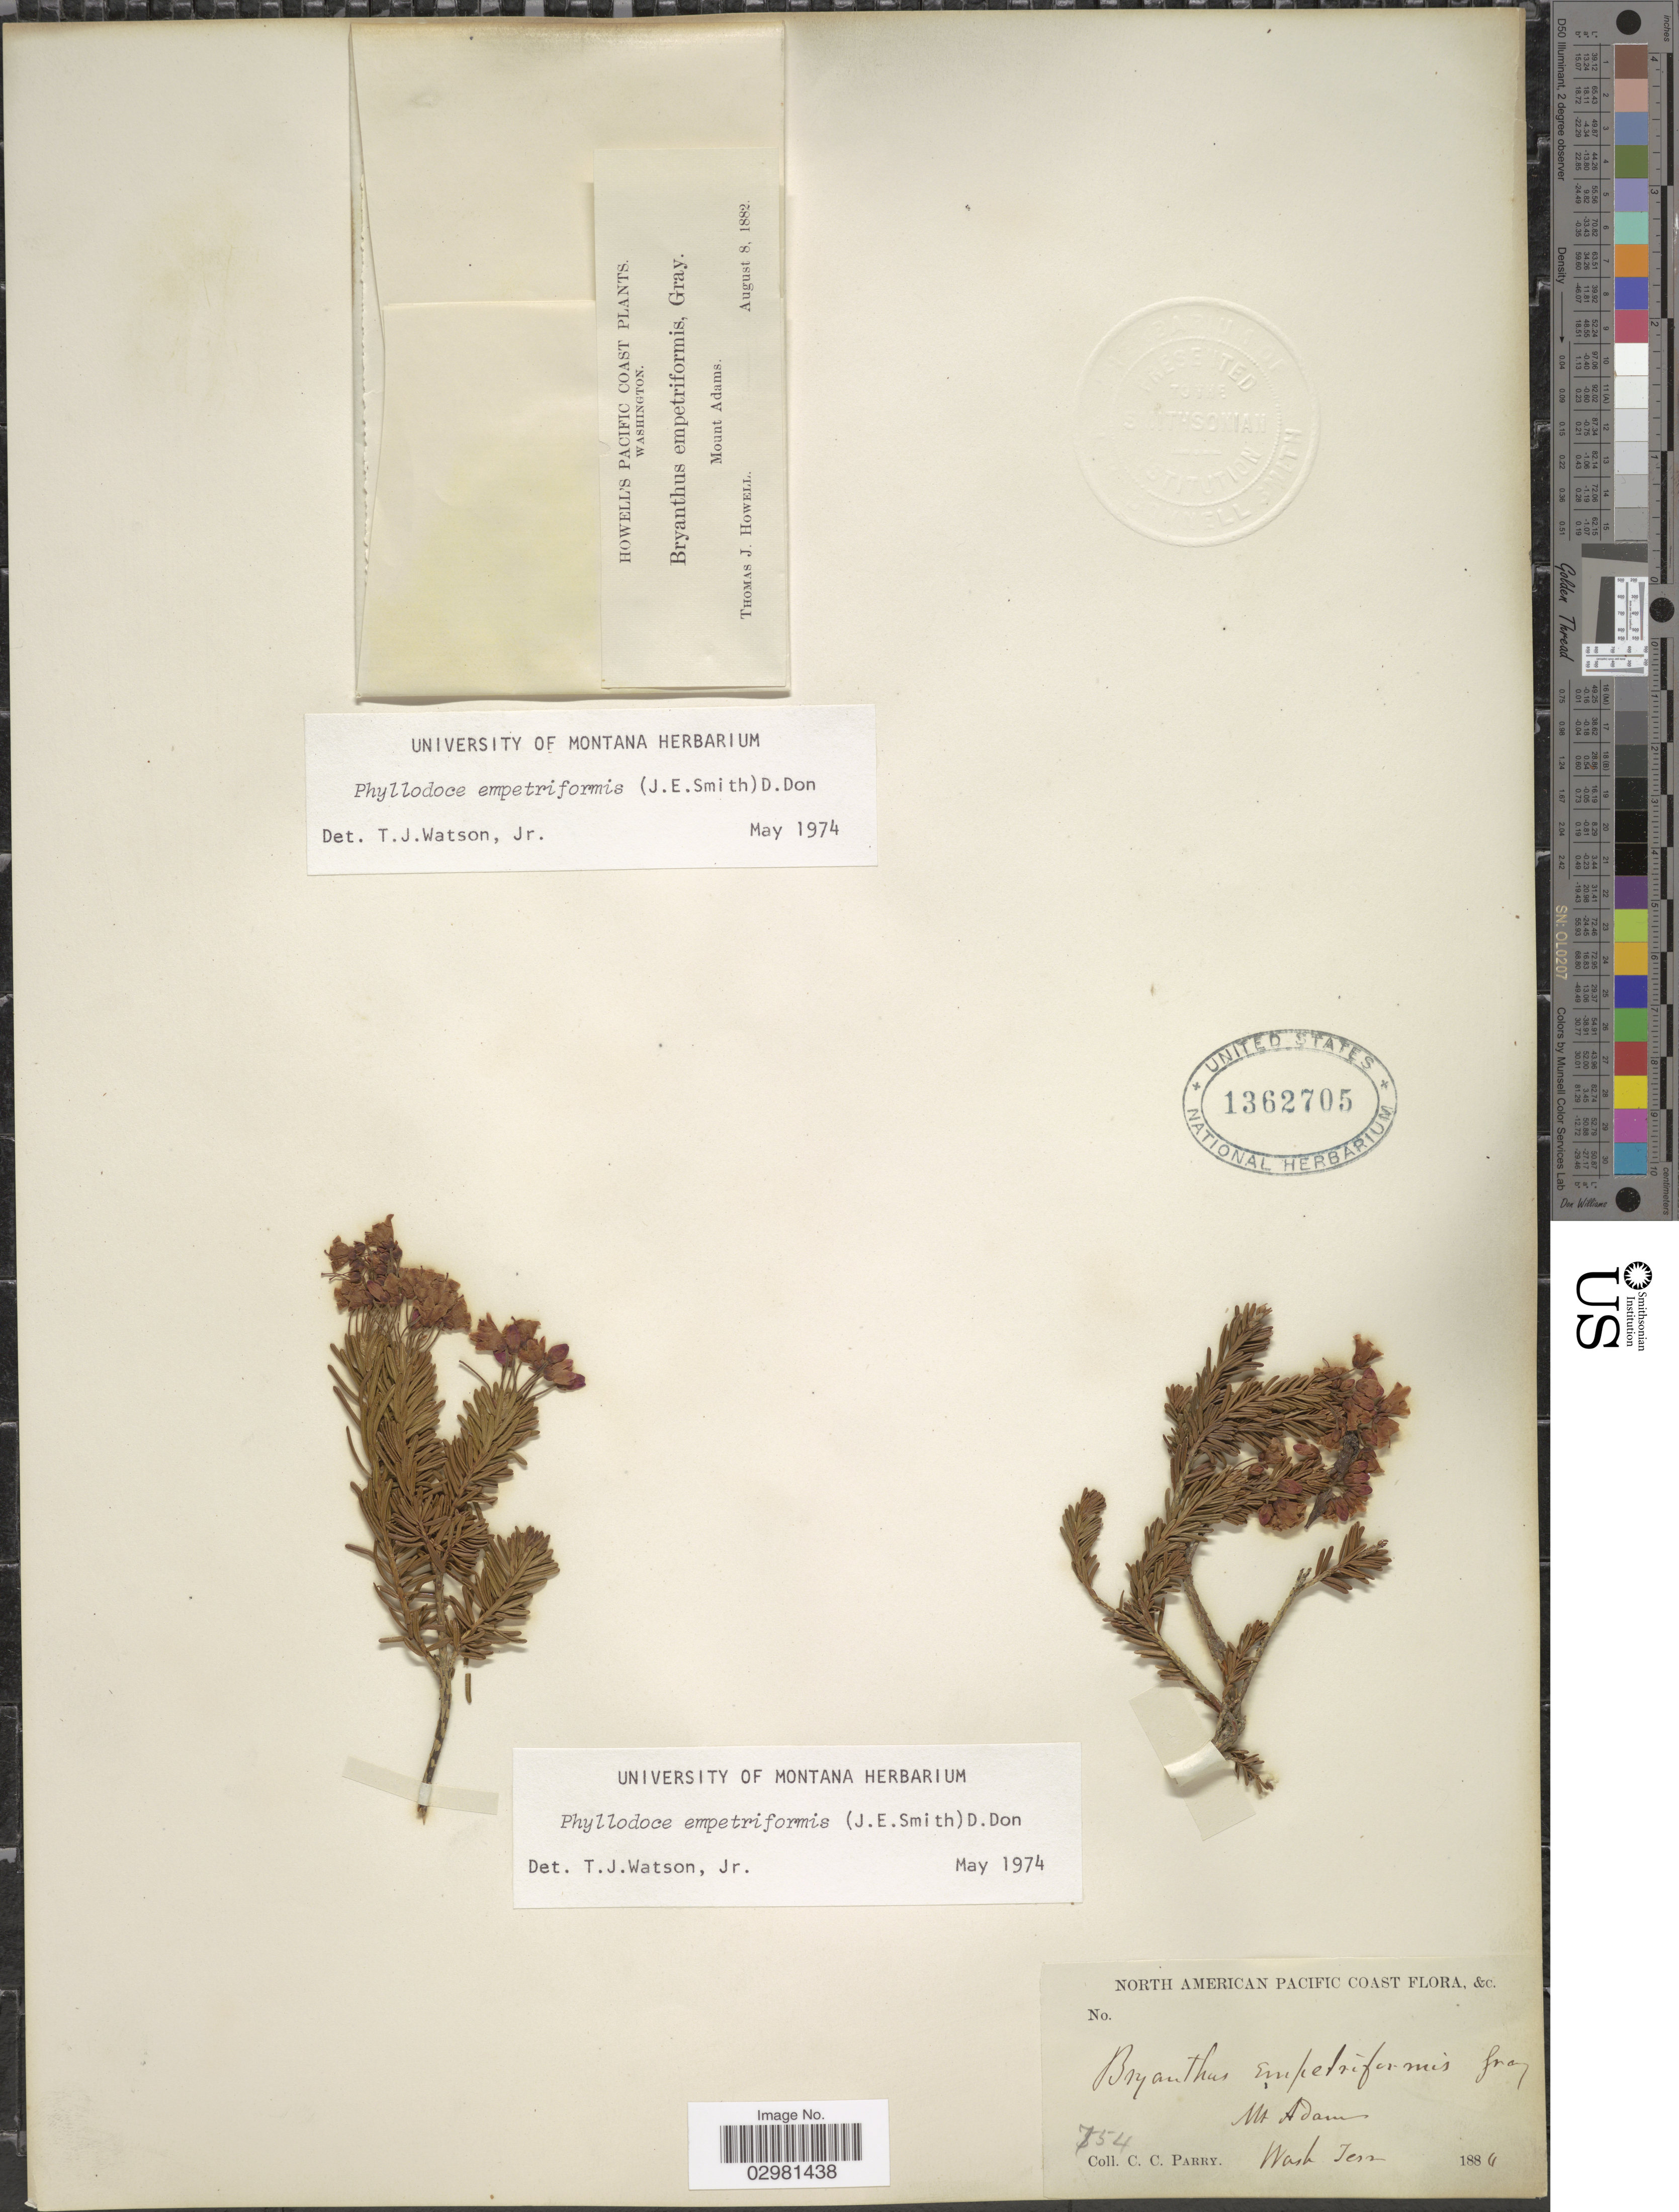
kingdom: Plantae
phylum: Tracheophyta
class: Magnoliopsida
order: Ericales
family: Ericaceae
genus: Phyllodoce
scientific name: Phyllodoce empetiformis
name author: (Small) D. Don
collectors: T. J. Howell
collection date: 1882-08-08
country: United States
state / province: Washington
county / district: Yakima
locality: Mount Adams.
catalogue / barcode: US 1362705-2